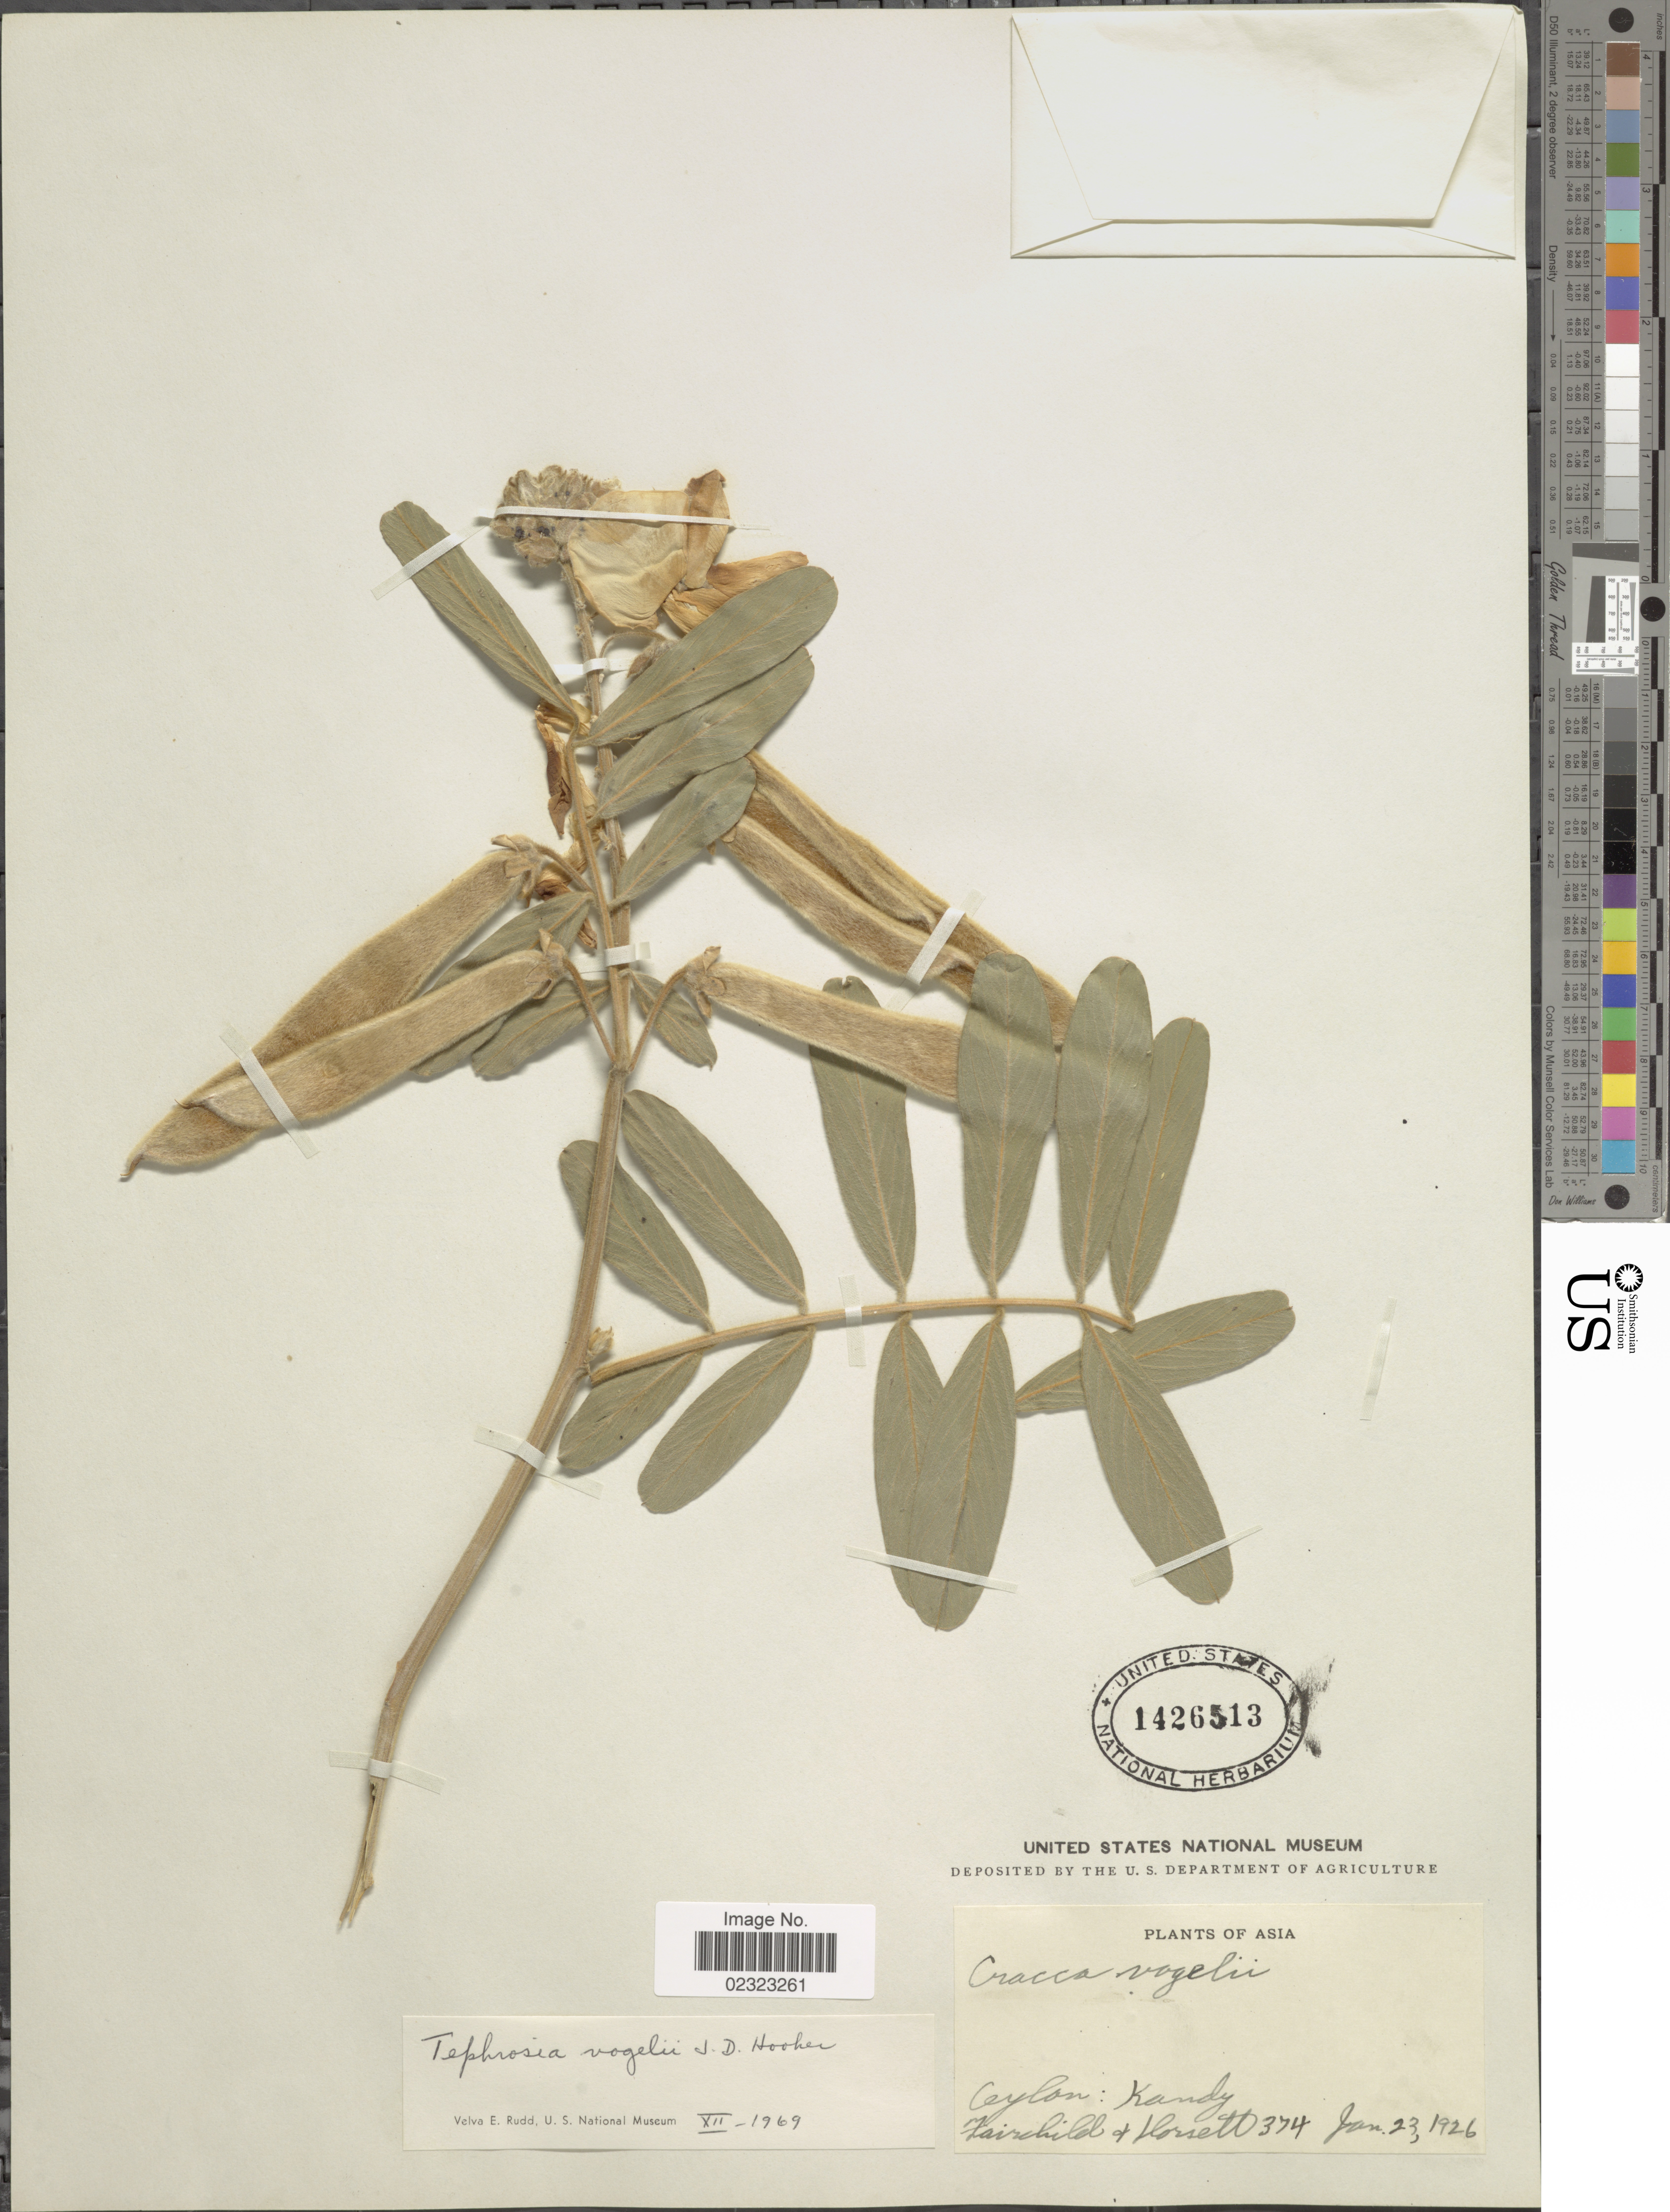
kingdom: Plantae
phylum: Tracheophyta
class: Magnoliopsida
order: Fabales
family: Fabaceae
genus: Tephrosia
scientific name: Tephrosia vogelii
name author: Hook. f.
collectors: -. Fairchild & -. Horsett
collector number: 374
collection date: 1926-01-23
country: Sri Lanka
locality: Ceylon: Kandy.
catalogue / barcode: US 1426513